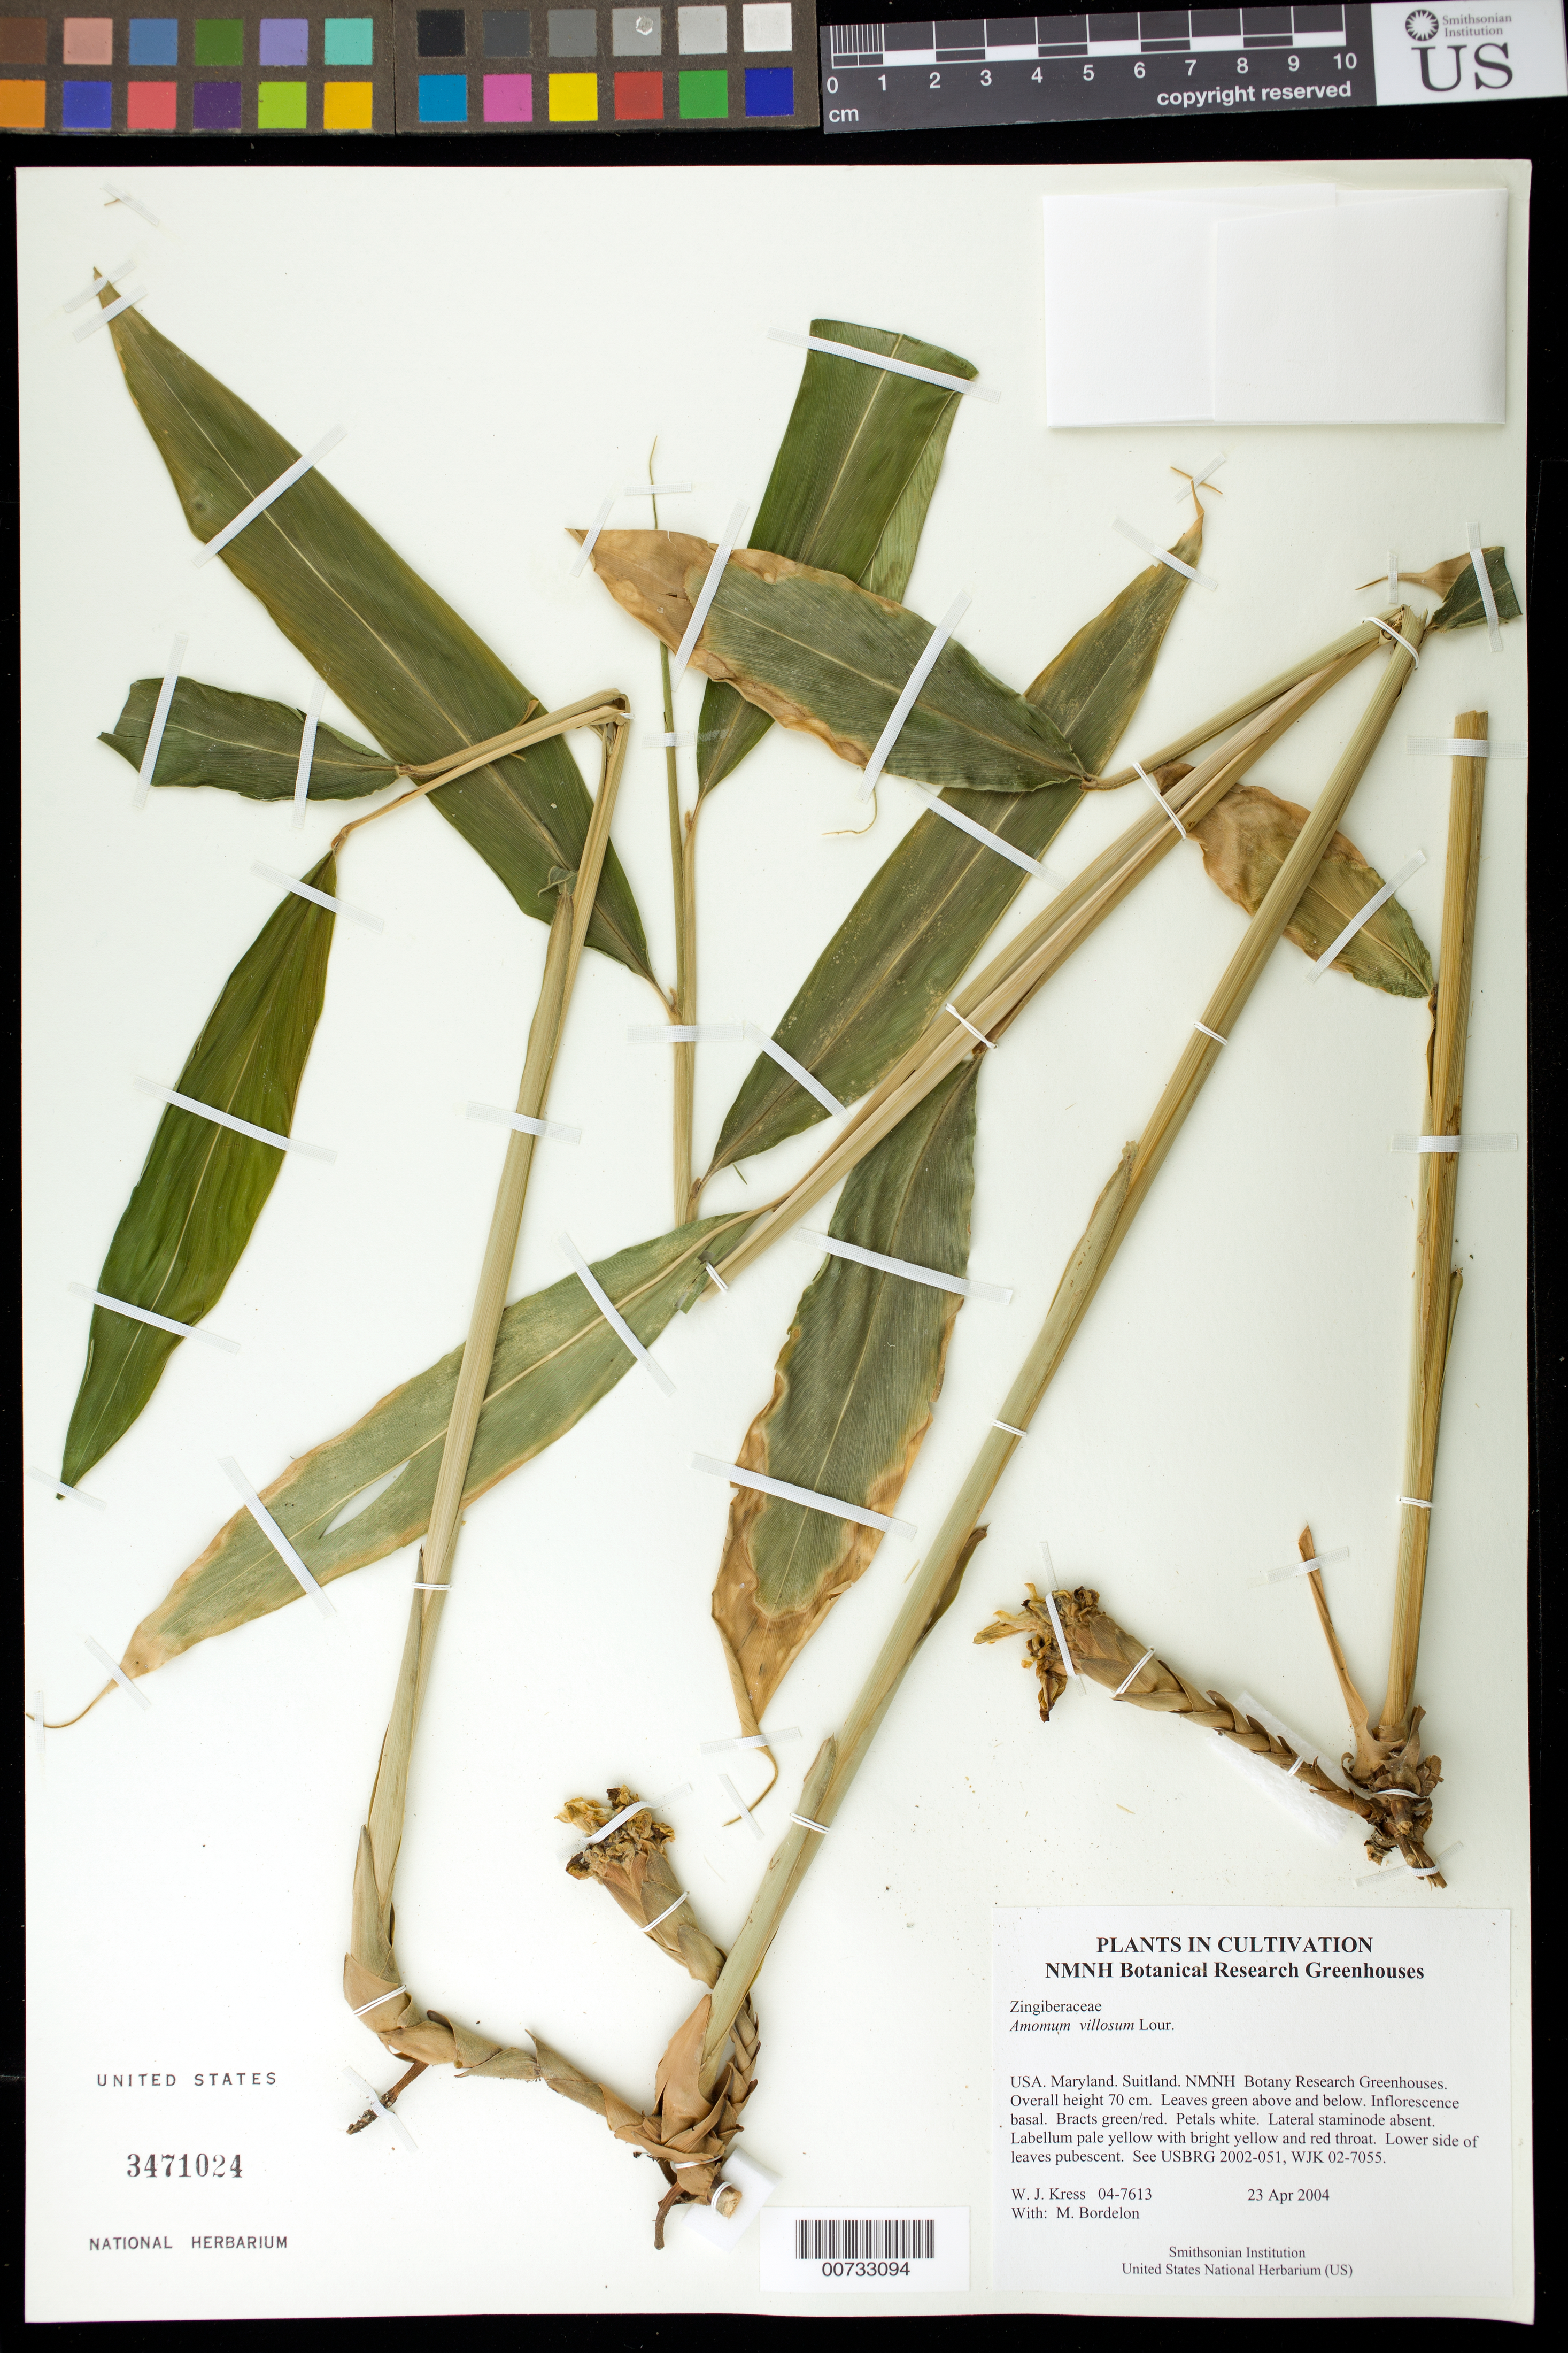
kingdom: Plantae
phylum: Tracheophyta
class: Liliopsida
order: Zingiberales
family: Zingiberaceae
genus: Amomum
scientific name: Amomum villosum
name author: Lour.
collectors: W. J. Kress & M. Bordelon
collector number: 04-7613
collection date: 2004-04-23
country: United States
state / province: Maryland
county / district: Prince George's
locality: NMNH Botany Research Greenhouses. Suitland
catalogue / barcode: US 3471024